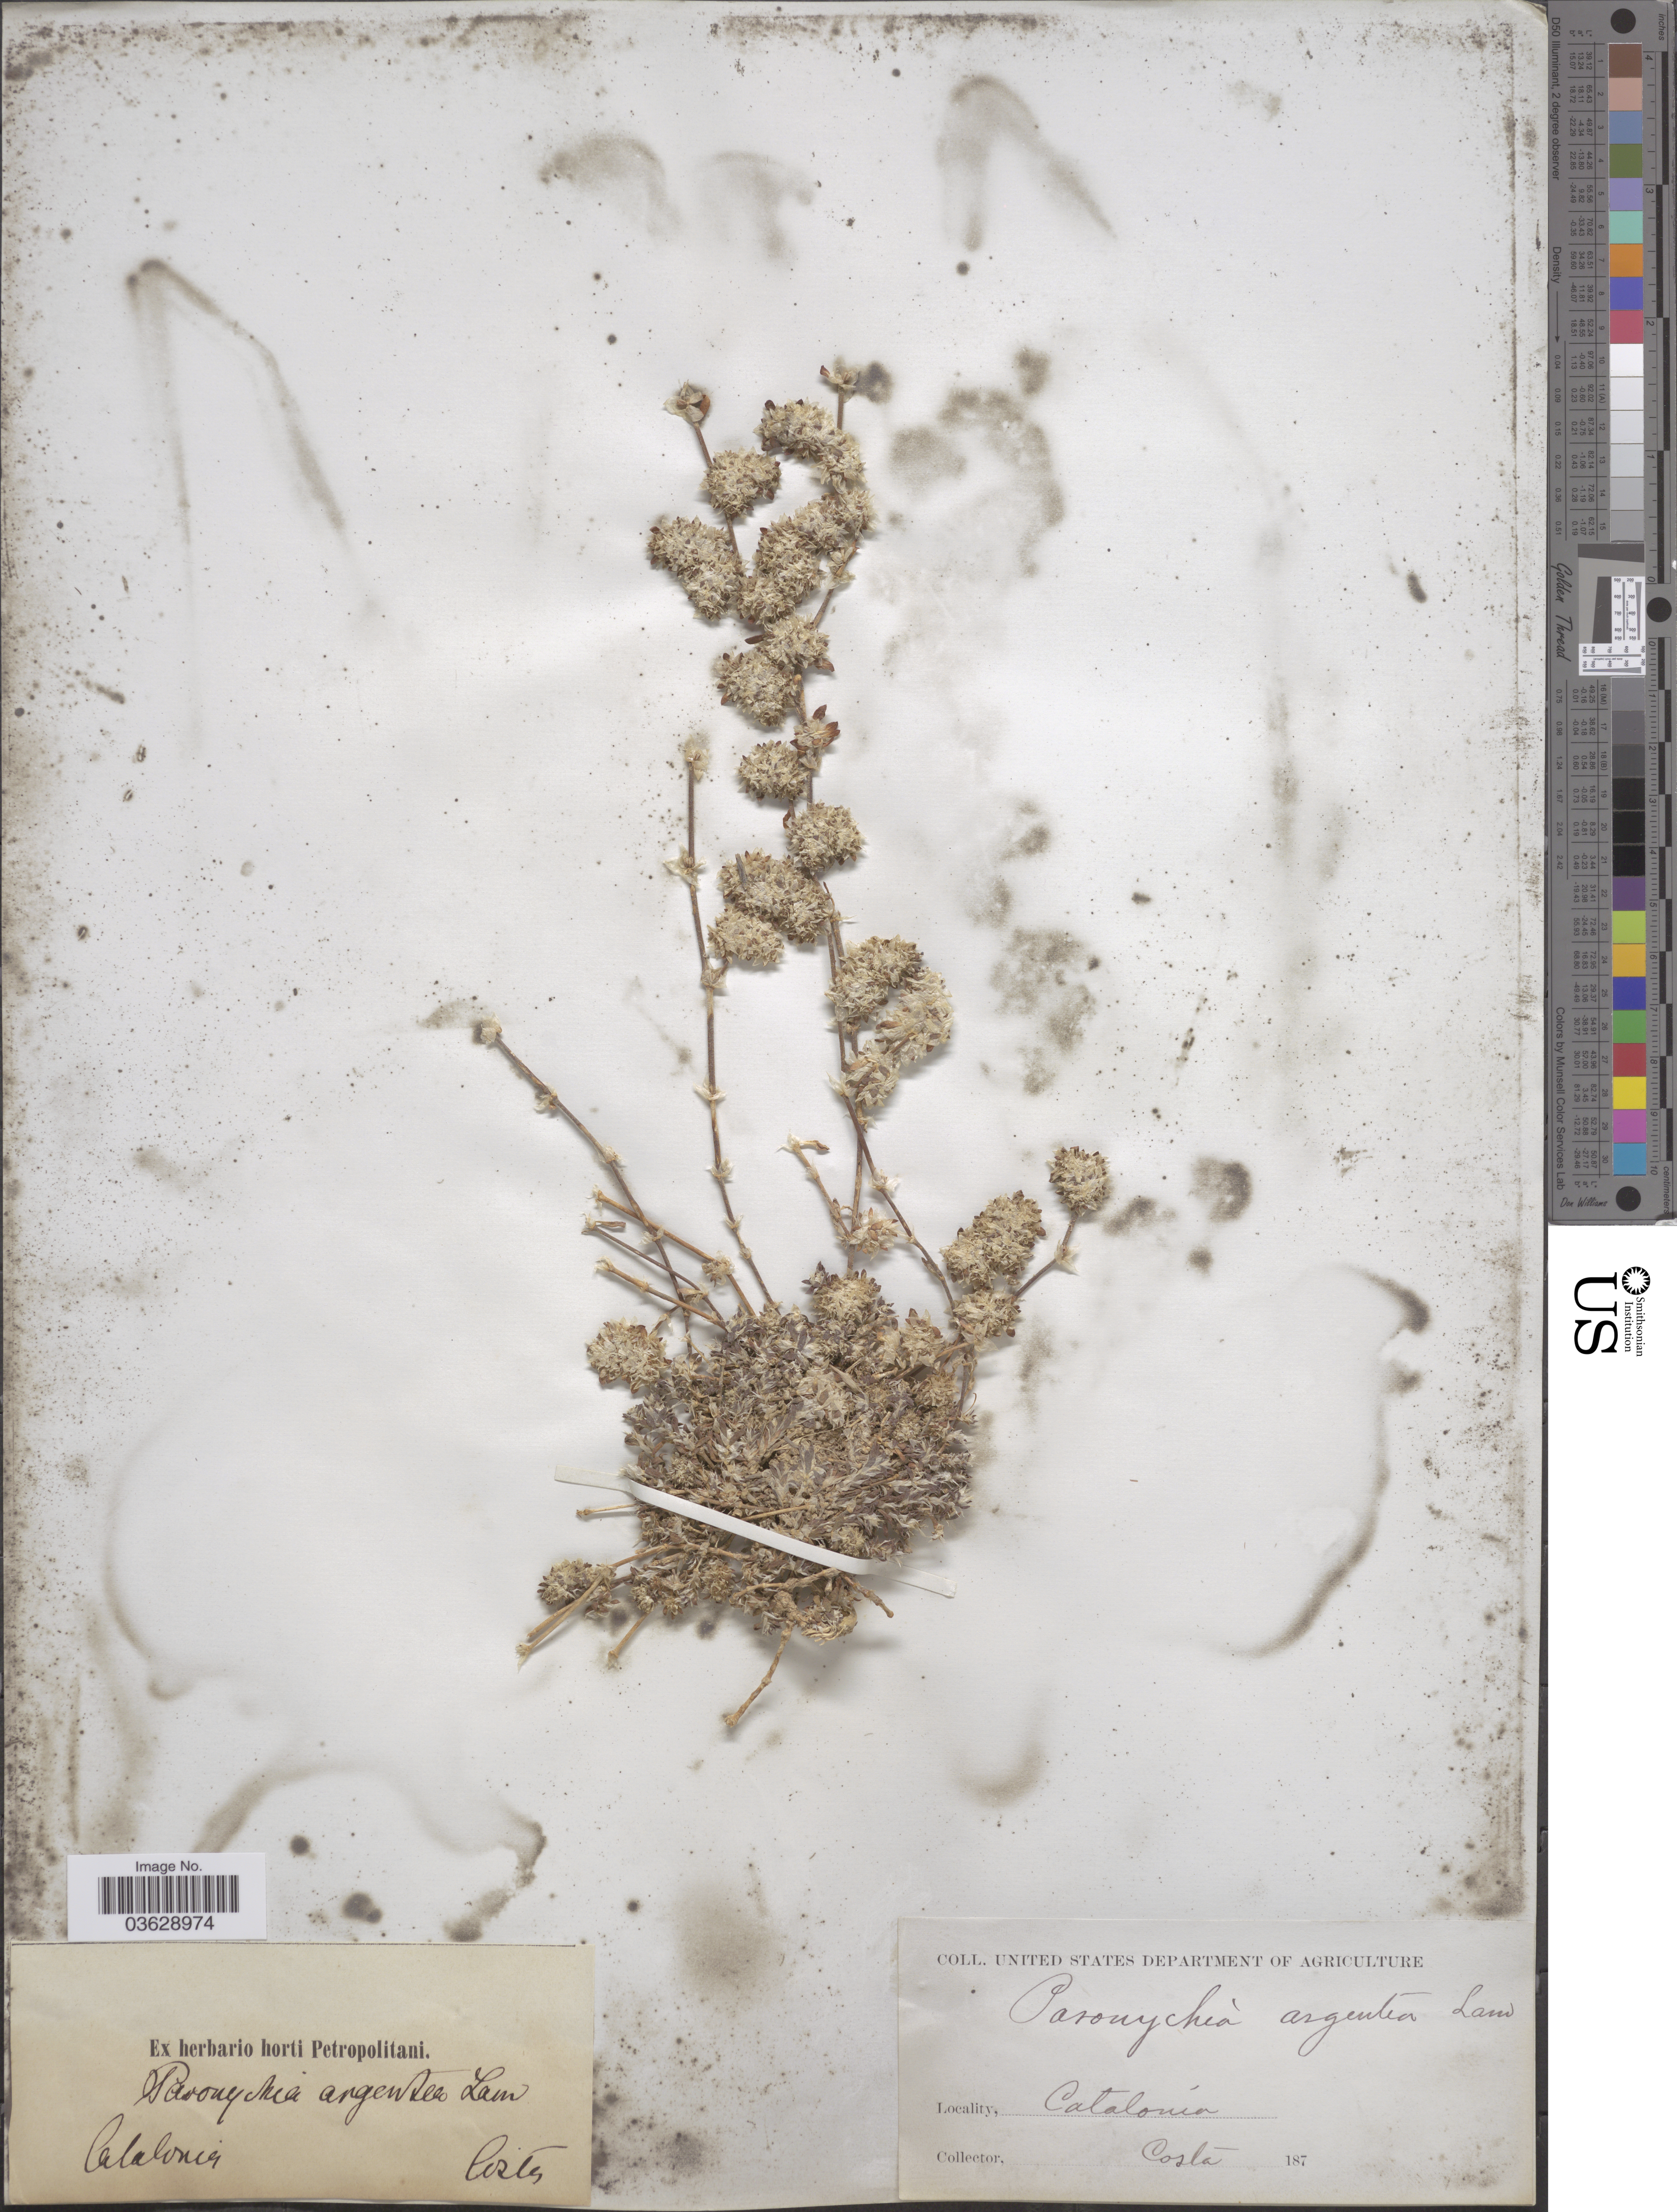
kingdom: Plantae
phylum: Tracheophyta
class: Magnoliopsida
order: Caryophyllales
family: Caryophyllaceae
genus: Paronychia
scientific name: Paronychia argentea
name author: Lam.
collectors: -. Costa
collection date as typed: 187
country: Spain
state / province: Catalunya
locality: Catalonia.